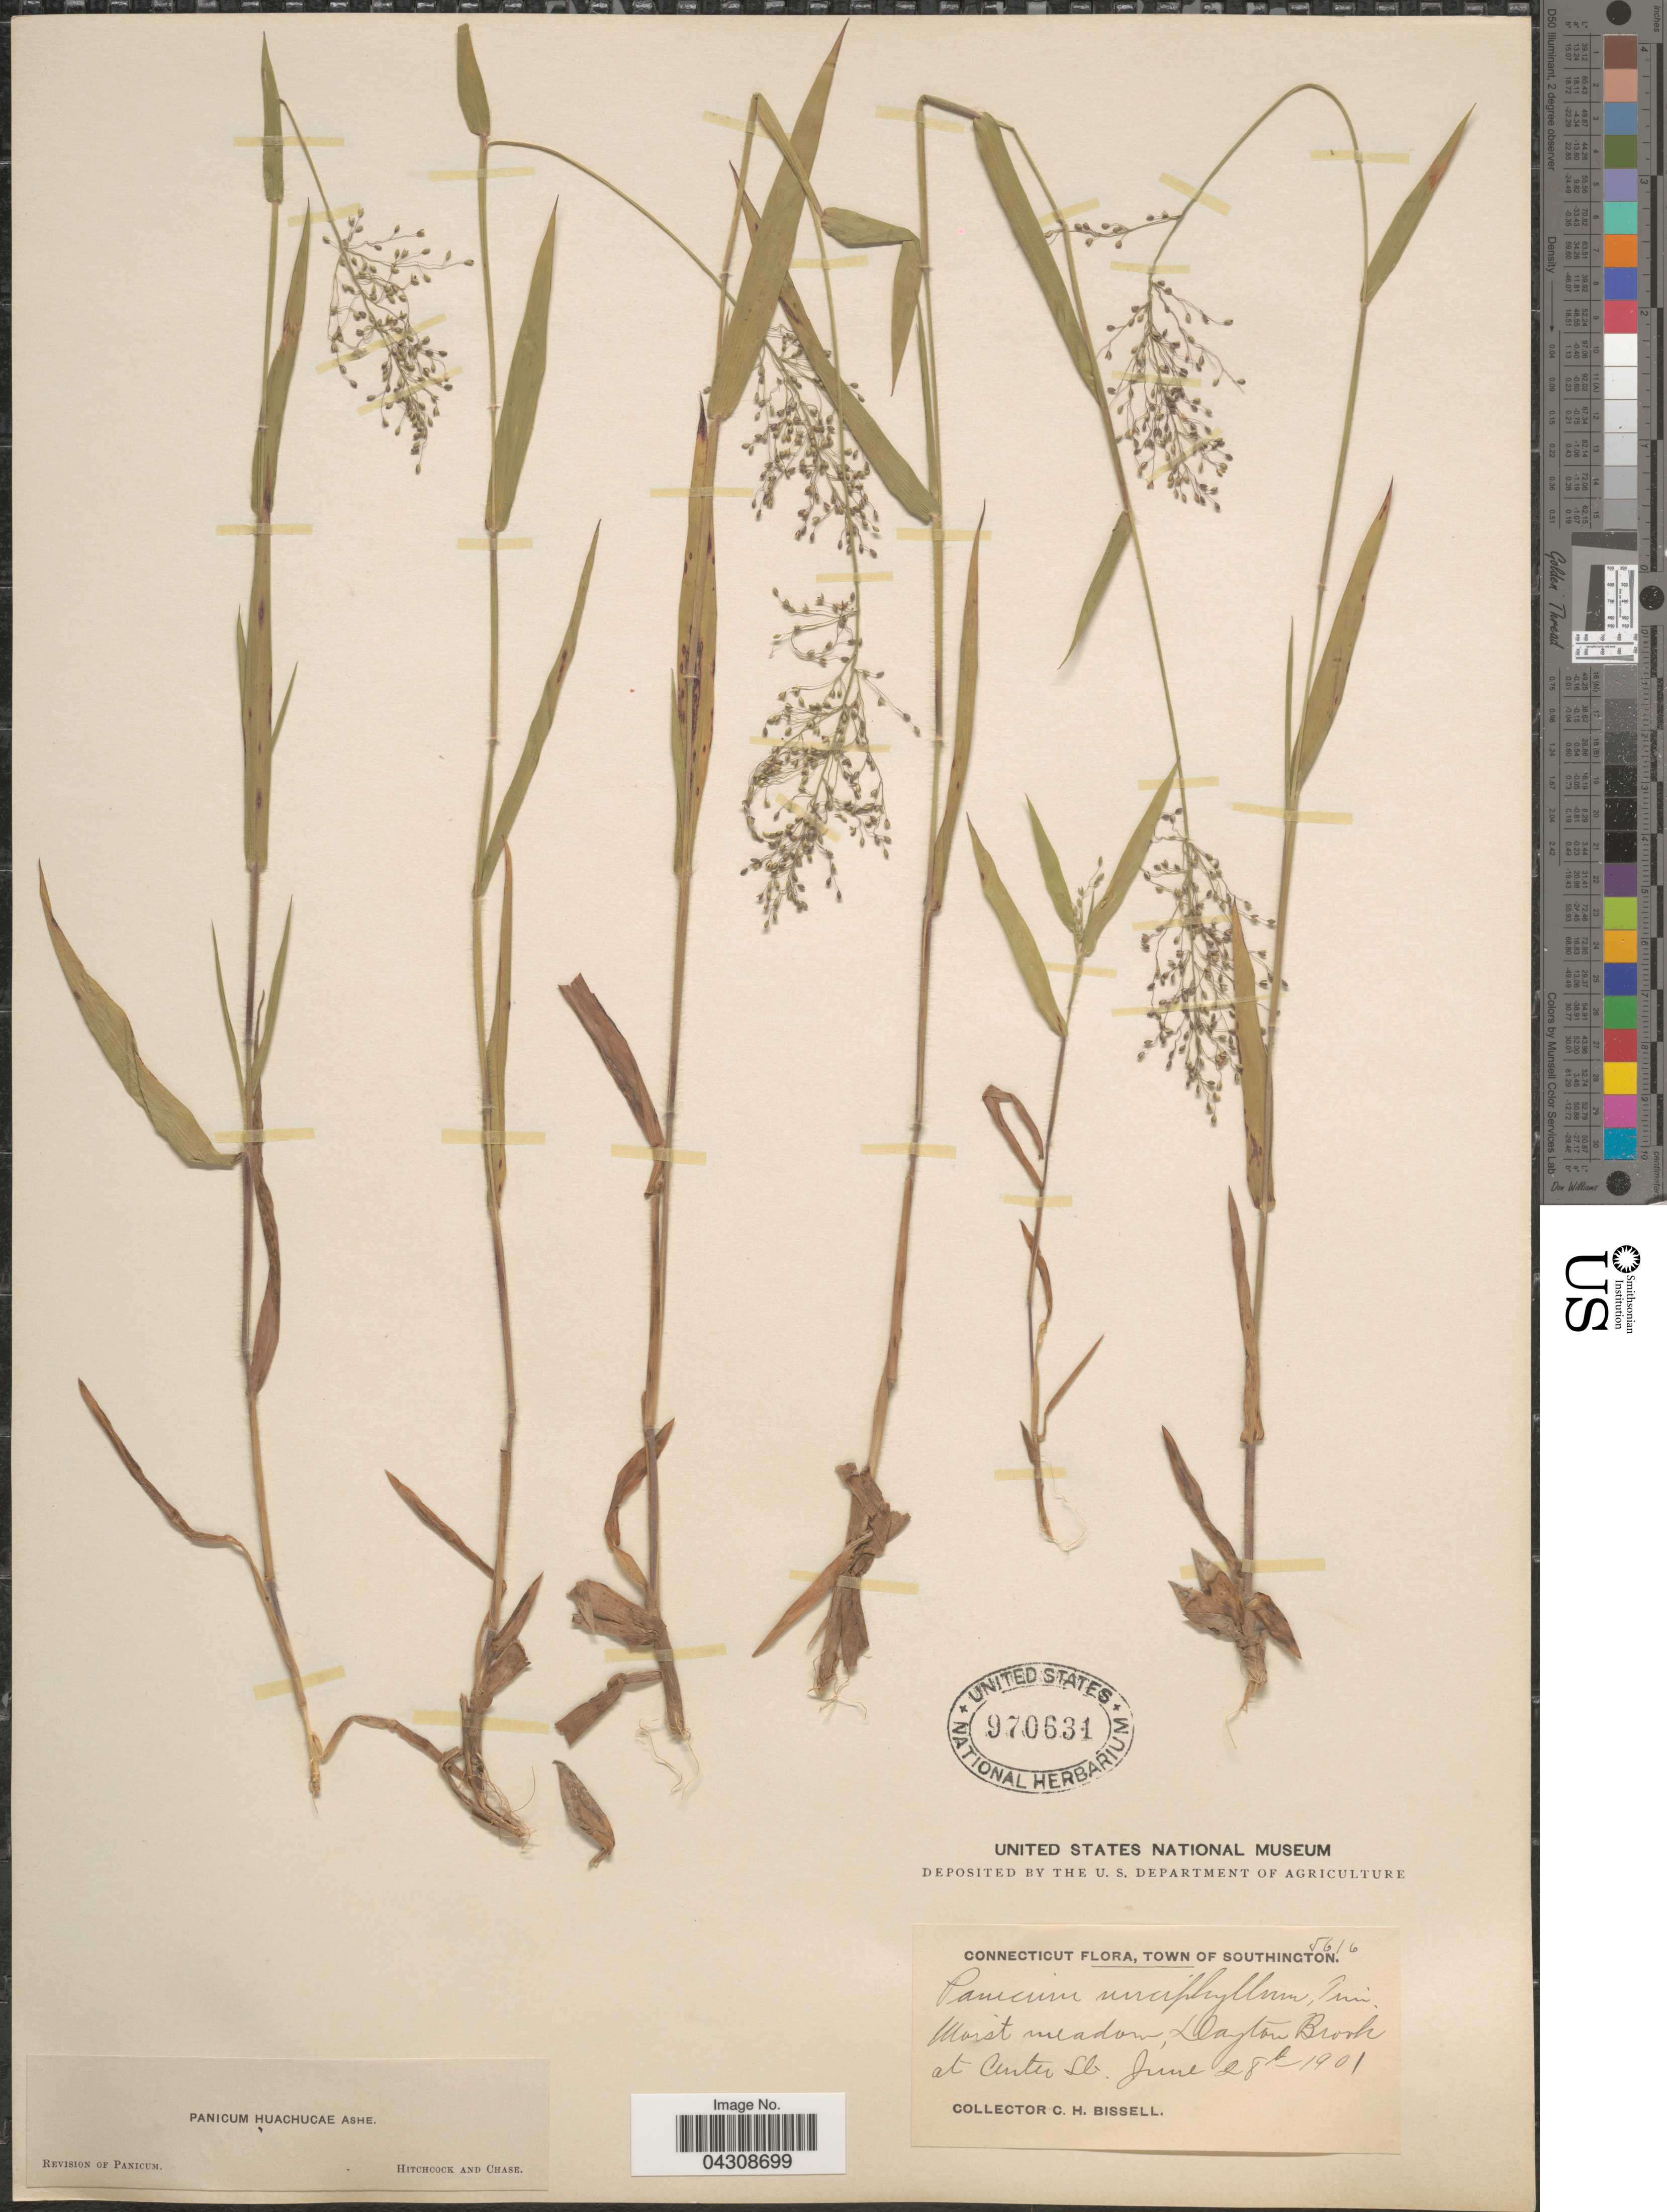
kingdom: Plantae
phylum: Tracheophyta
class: Liliopsida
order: Poales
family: Poaceae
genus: Dichanthelium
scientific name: Dichanthelium acuminatum var. acuminatum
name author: (Sw.) Gould & C.A. Clark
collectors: C. Bissell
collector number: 5616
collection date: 1901-06-28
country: United States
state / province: Connecticut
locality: Town of Southington. Dayton Brook at Center St.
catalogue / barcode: US 970631